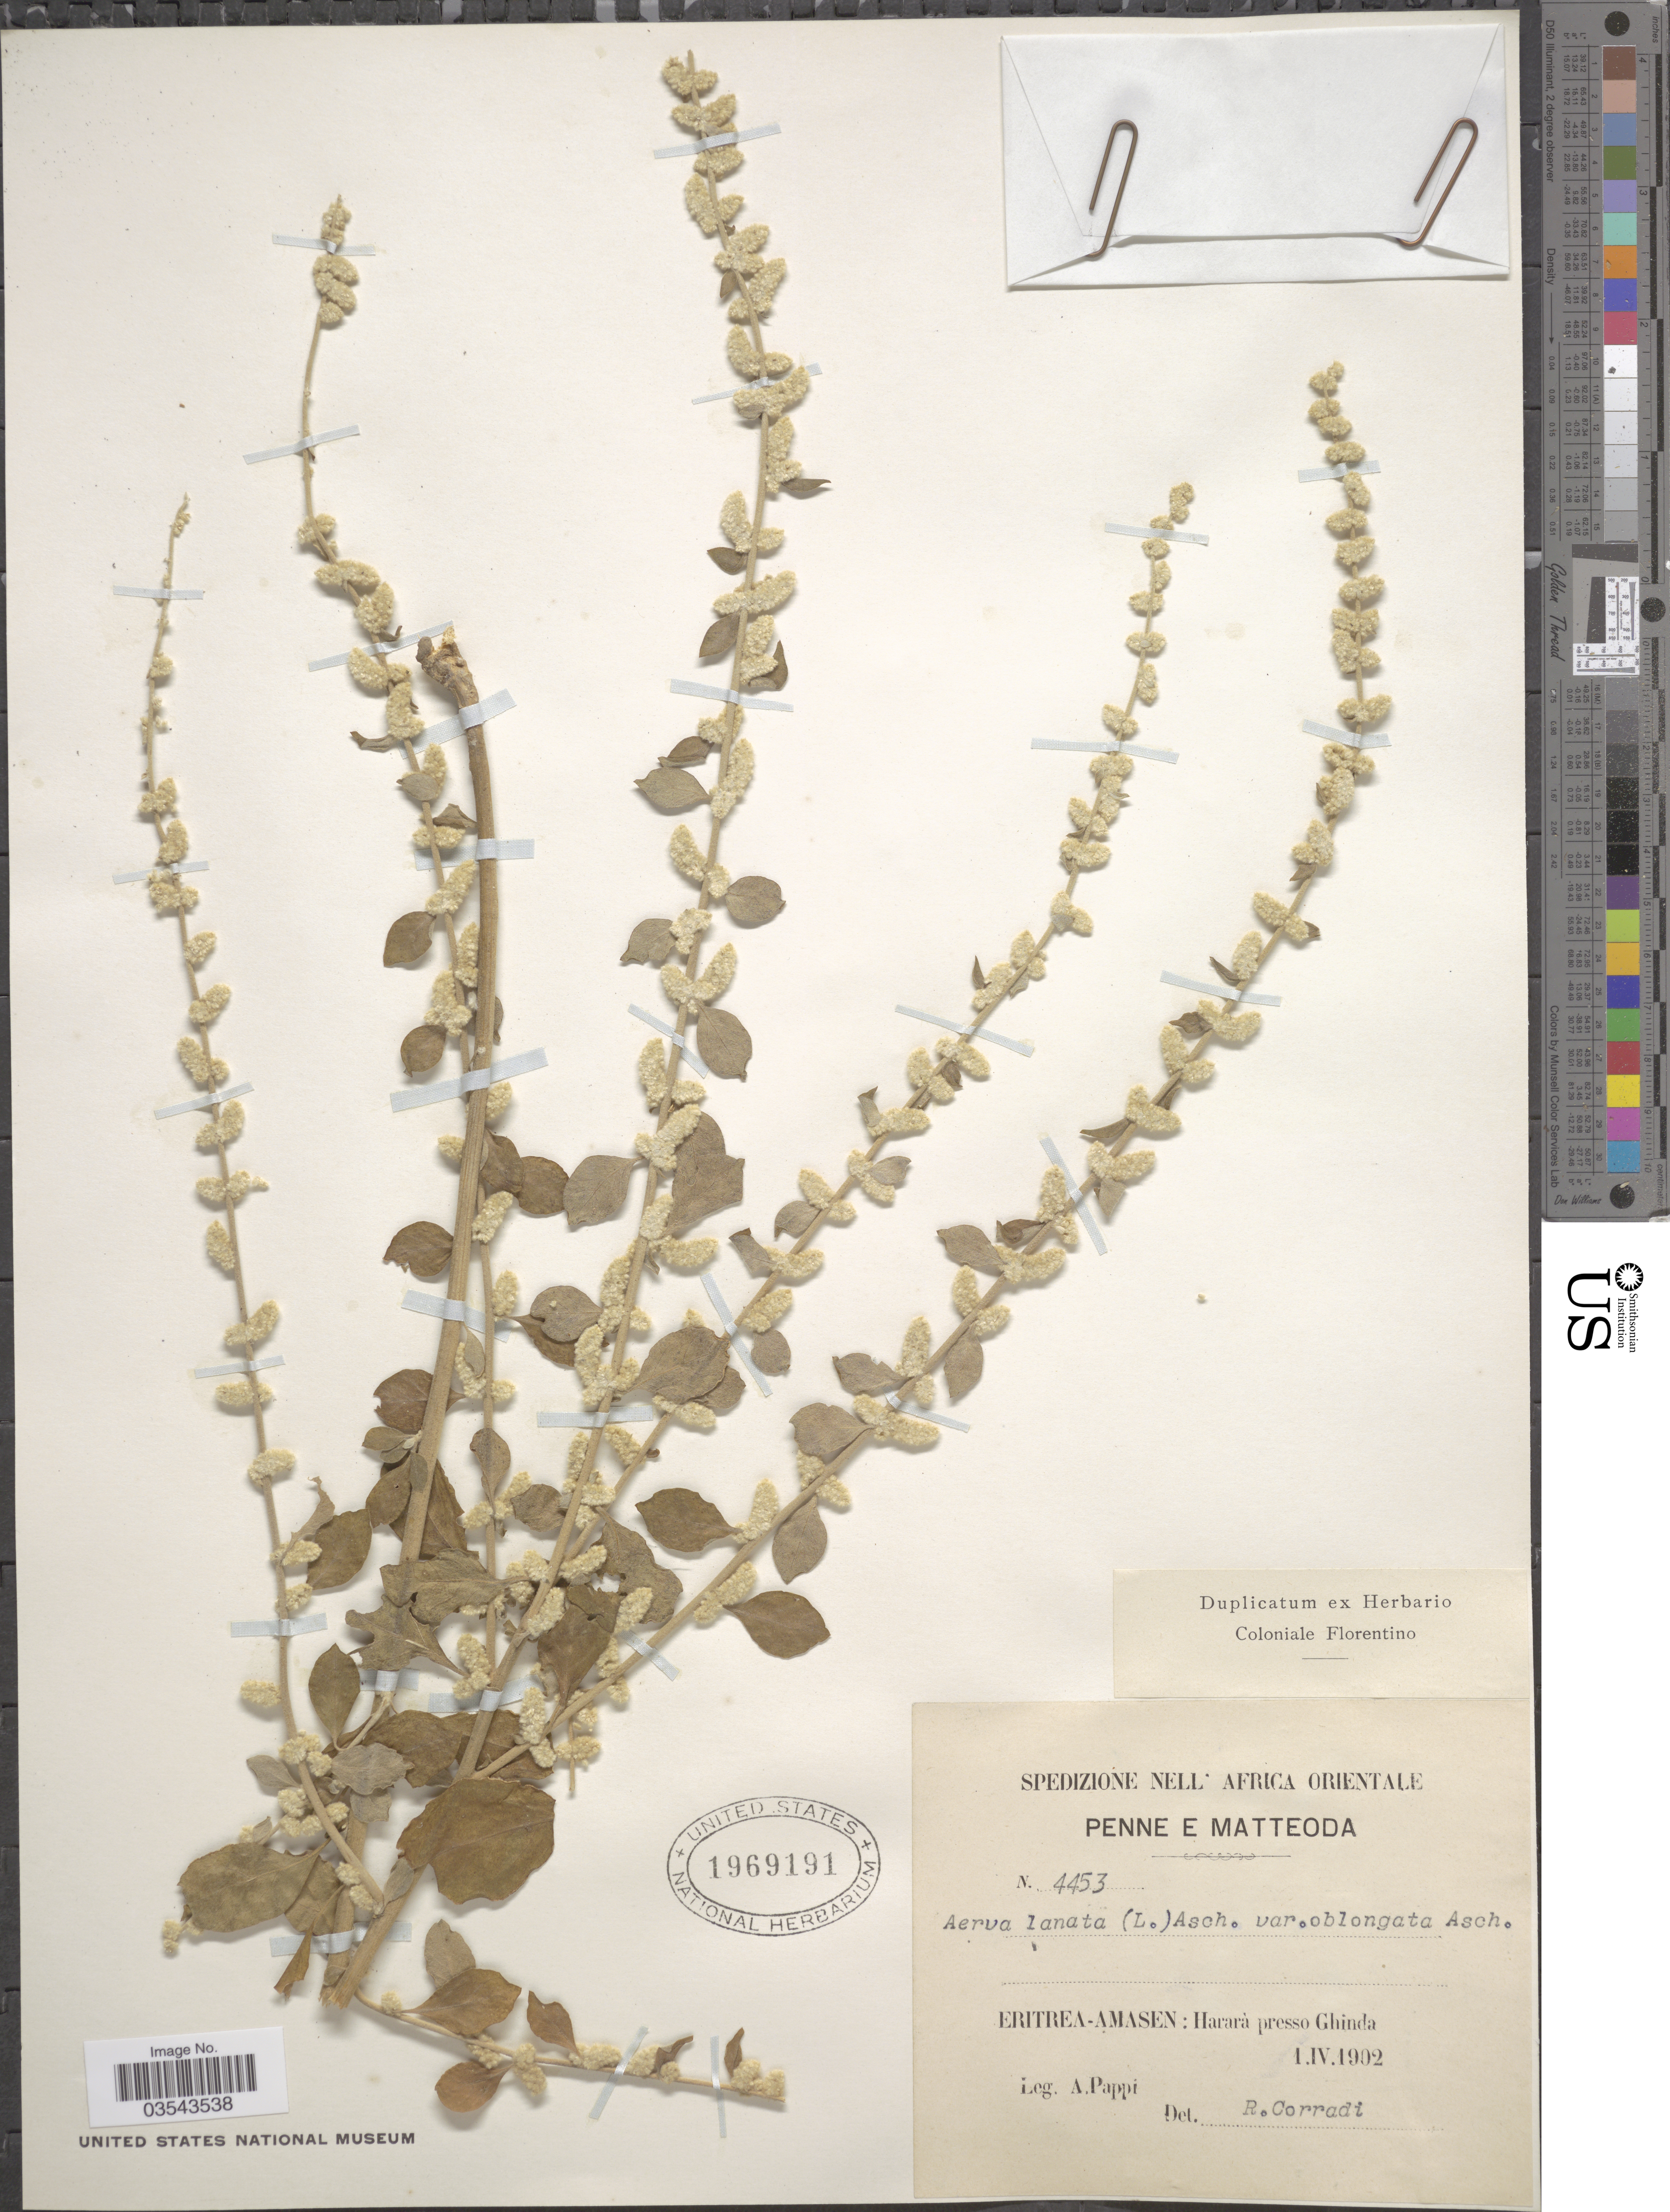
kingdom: Plantae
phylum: Tracheophyta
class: Magnoliopsida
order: Caryophyllales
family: Amaranthaceae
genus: Ouret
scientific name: Ouret lanata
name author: (L.) Kuntze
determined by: U.S. National Herbarium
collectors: A. Pappi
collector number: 4453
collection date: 1902-04-01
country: Eritrea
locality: Amasen: Harará presso Ghinda.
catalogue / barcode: US 1969191